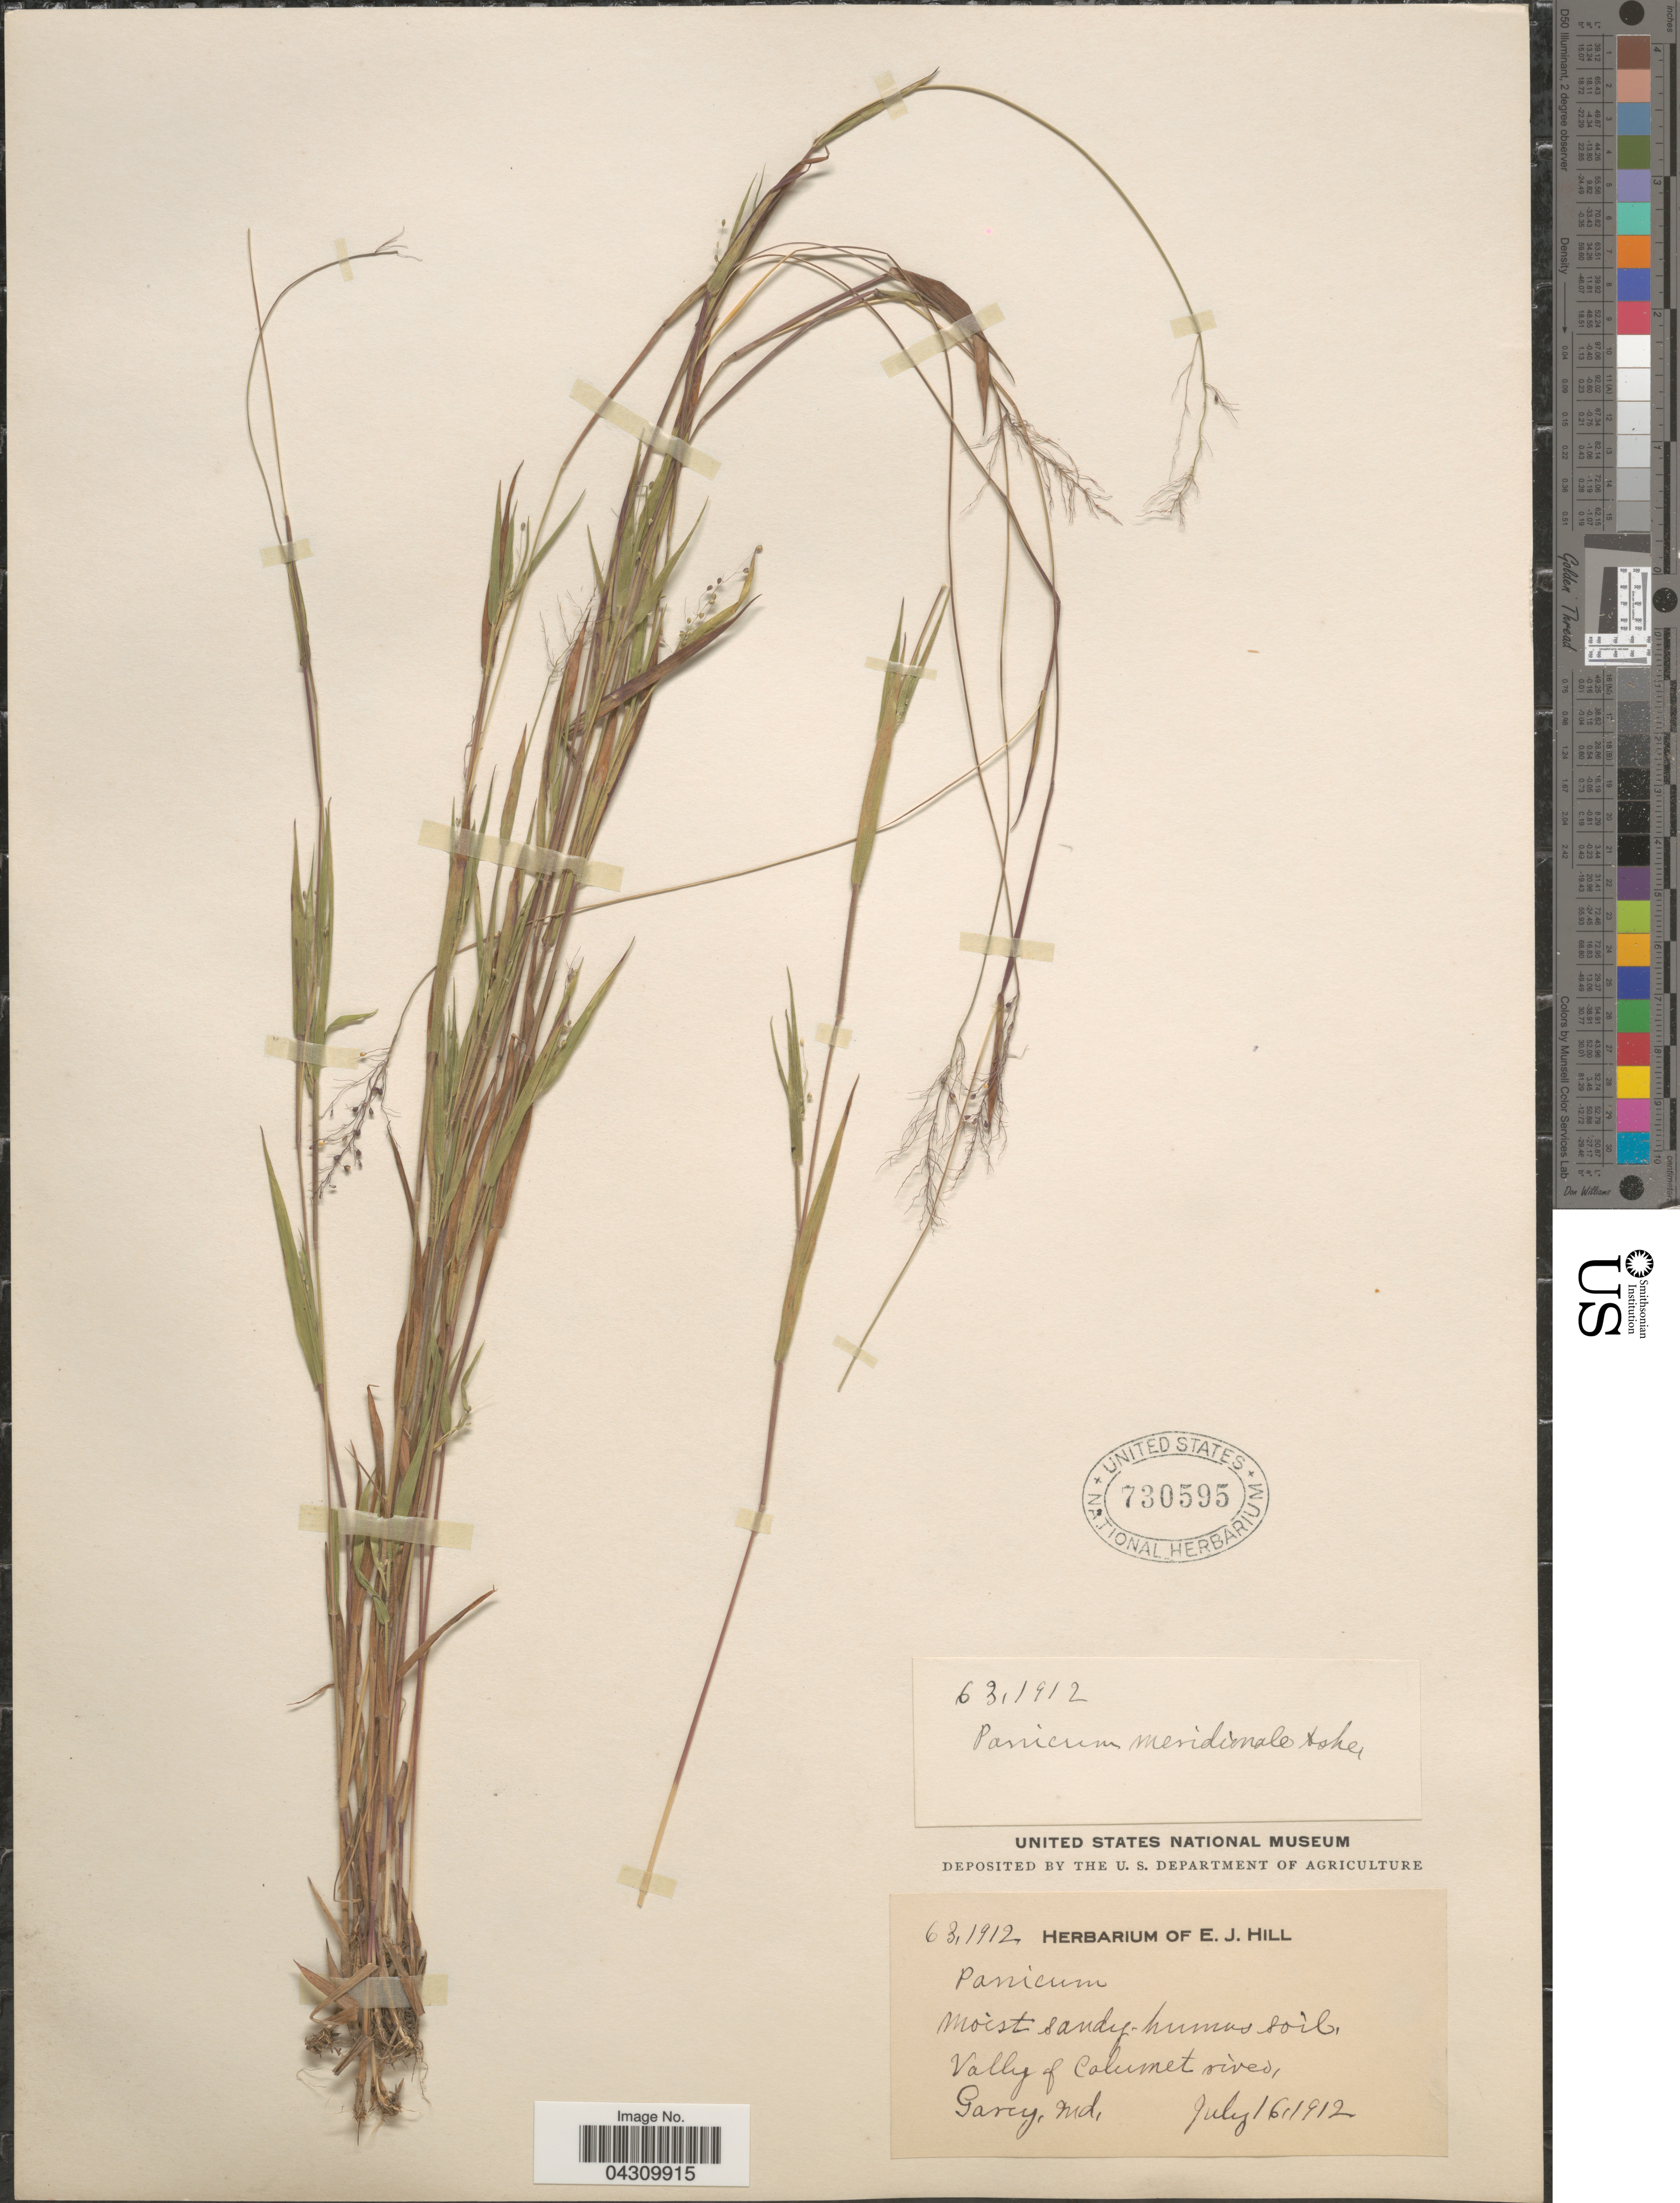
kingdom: Plantae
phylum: Tracheophyta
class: Liliopsida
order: Poales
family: Poaceae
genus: Dichanthelium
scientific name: Dichanthelium acuminatum var. acuminatum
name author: (Sw.) Gould & C.A. Clark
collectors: Ex herb. E. J. Hill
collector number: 631912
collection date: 1912-07-16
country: United States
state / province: Indiana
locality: Moist sandy-humus soil, Valley of Calumet river, Gary.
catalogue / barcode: US 730595